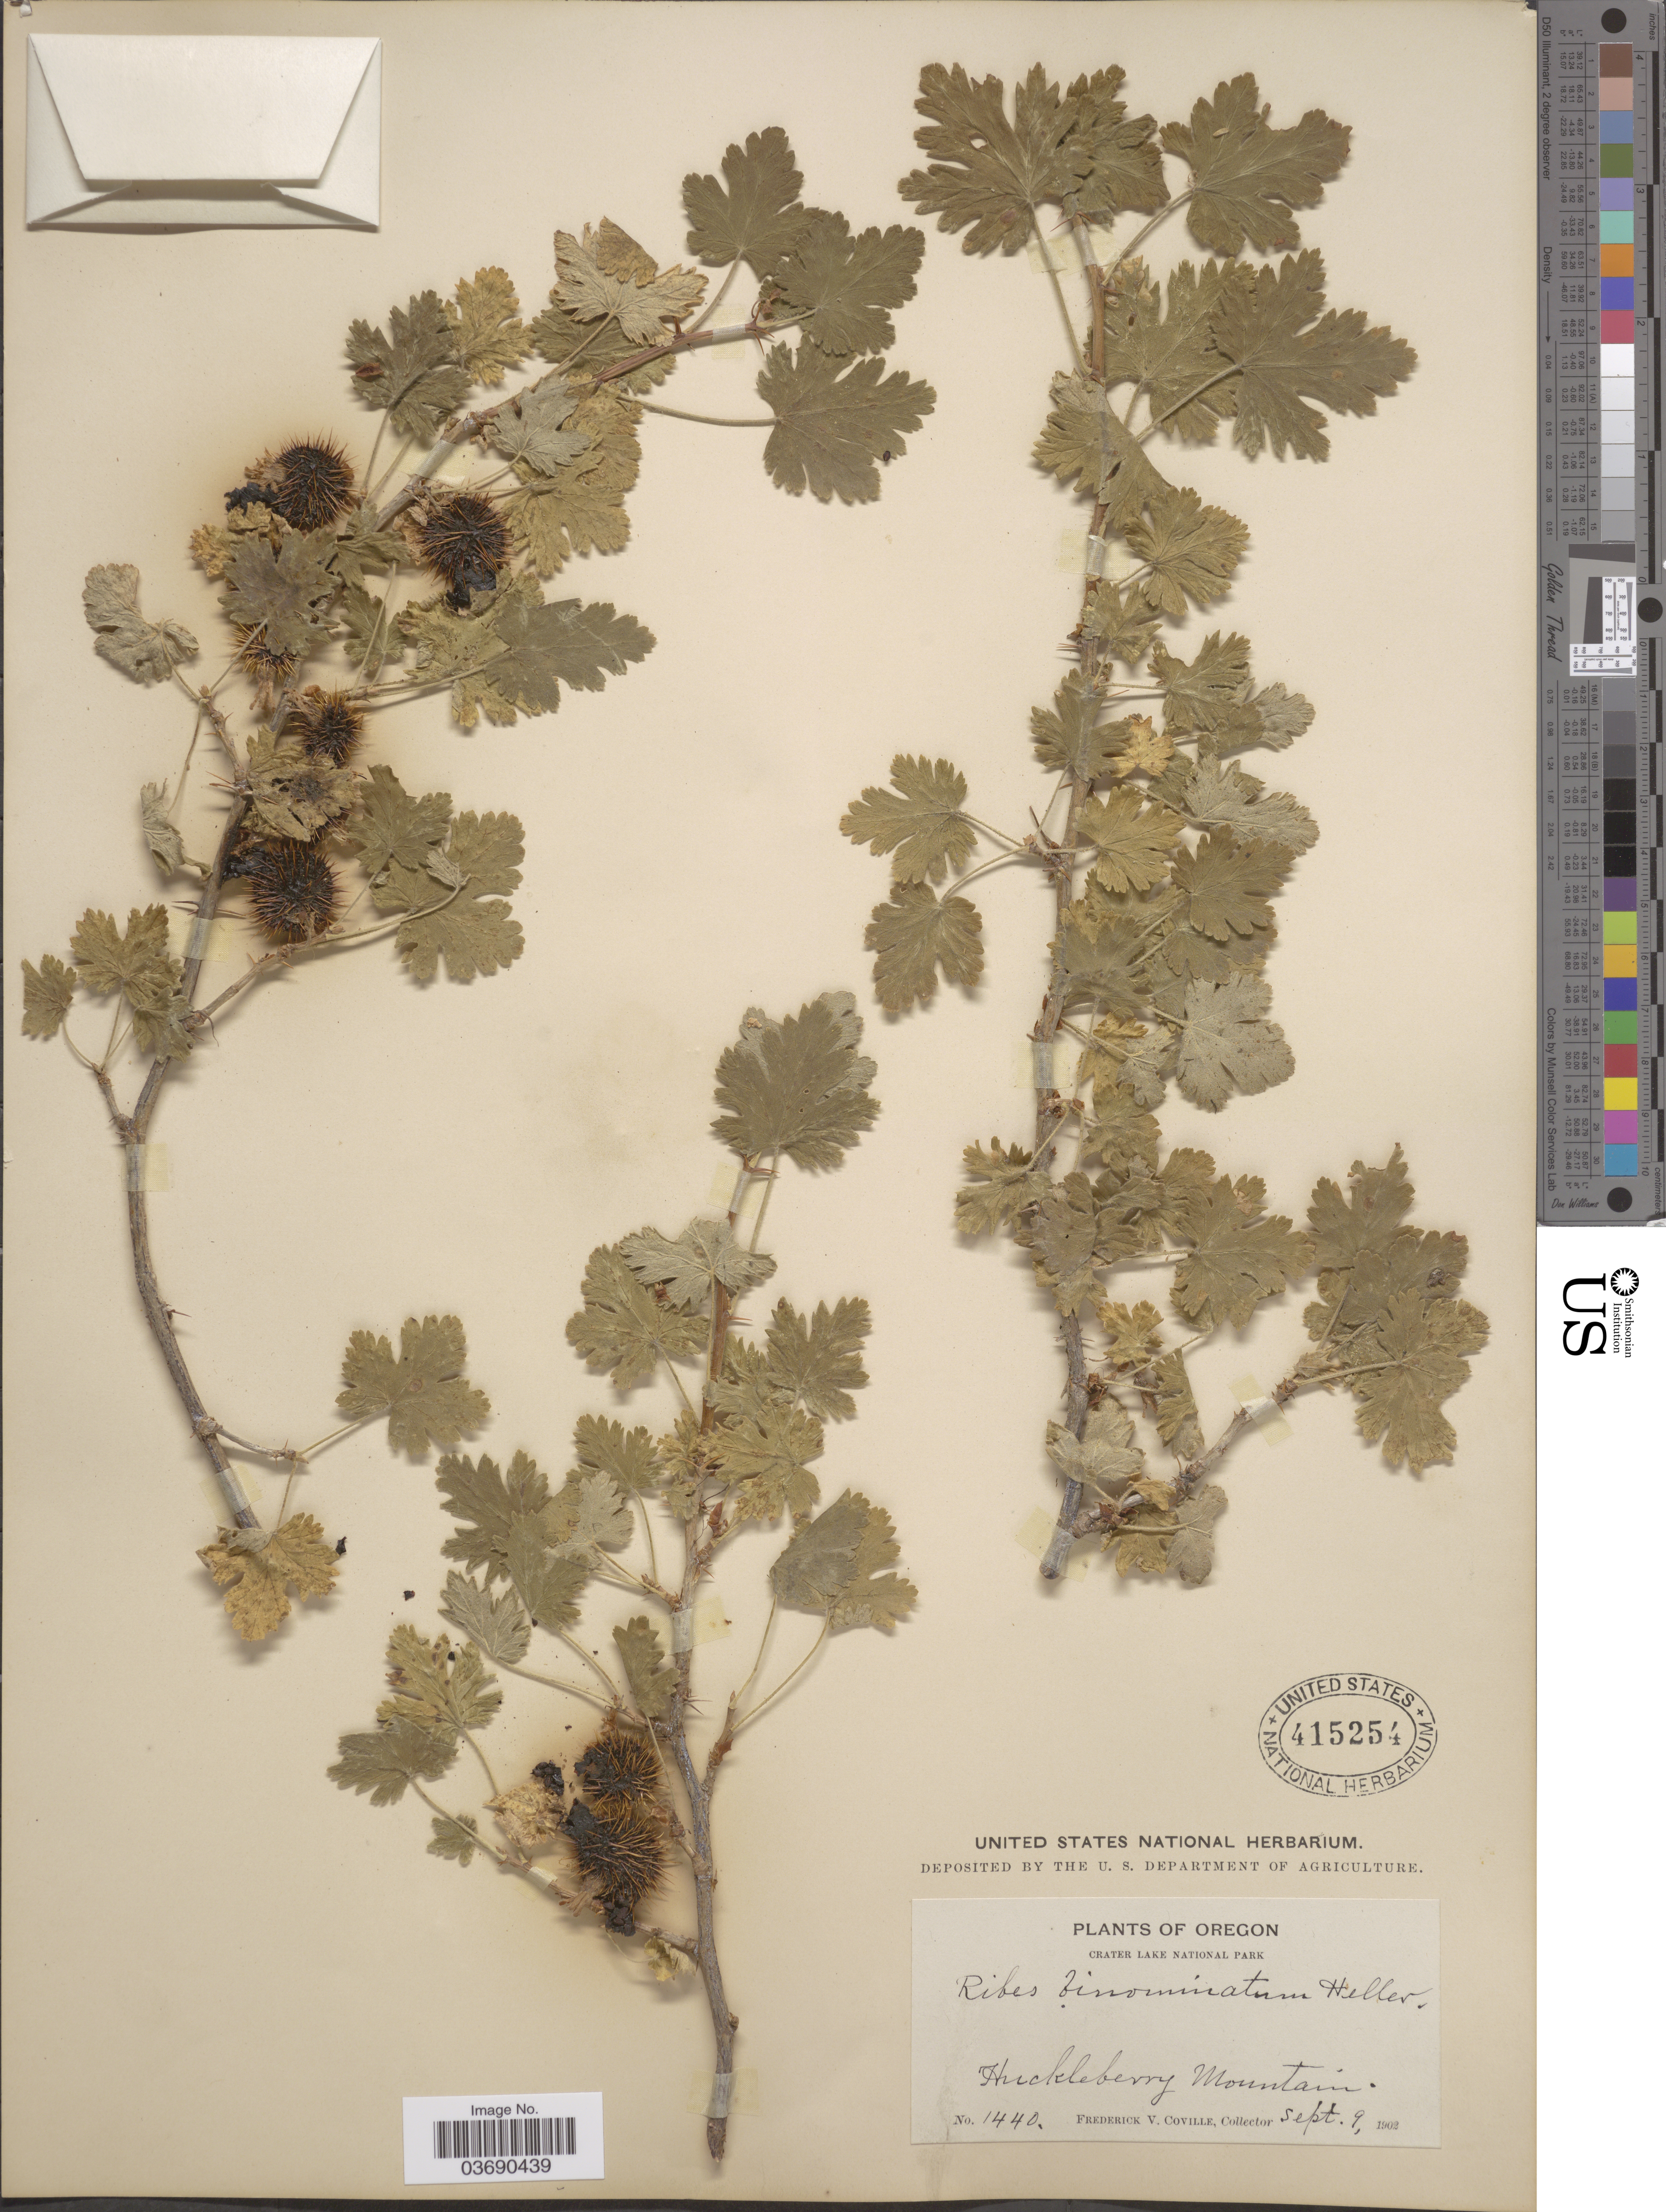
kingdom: Plantae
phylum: Tracheophyta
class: Magnoliopsida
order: Saxifragales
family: Grossulariaceae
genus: Ribes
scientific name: Ribes binominatum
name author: A. Heller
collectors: F. V. Coville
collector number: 1440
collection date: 1902-09-09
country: United States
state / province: Oregon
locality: Crater Lake National Park. Huckleberry Mountain.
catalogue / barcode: US 415254